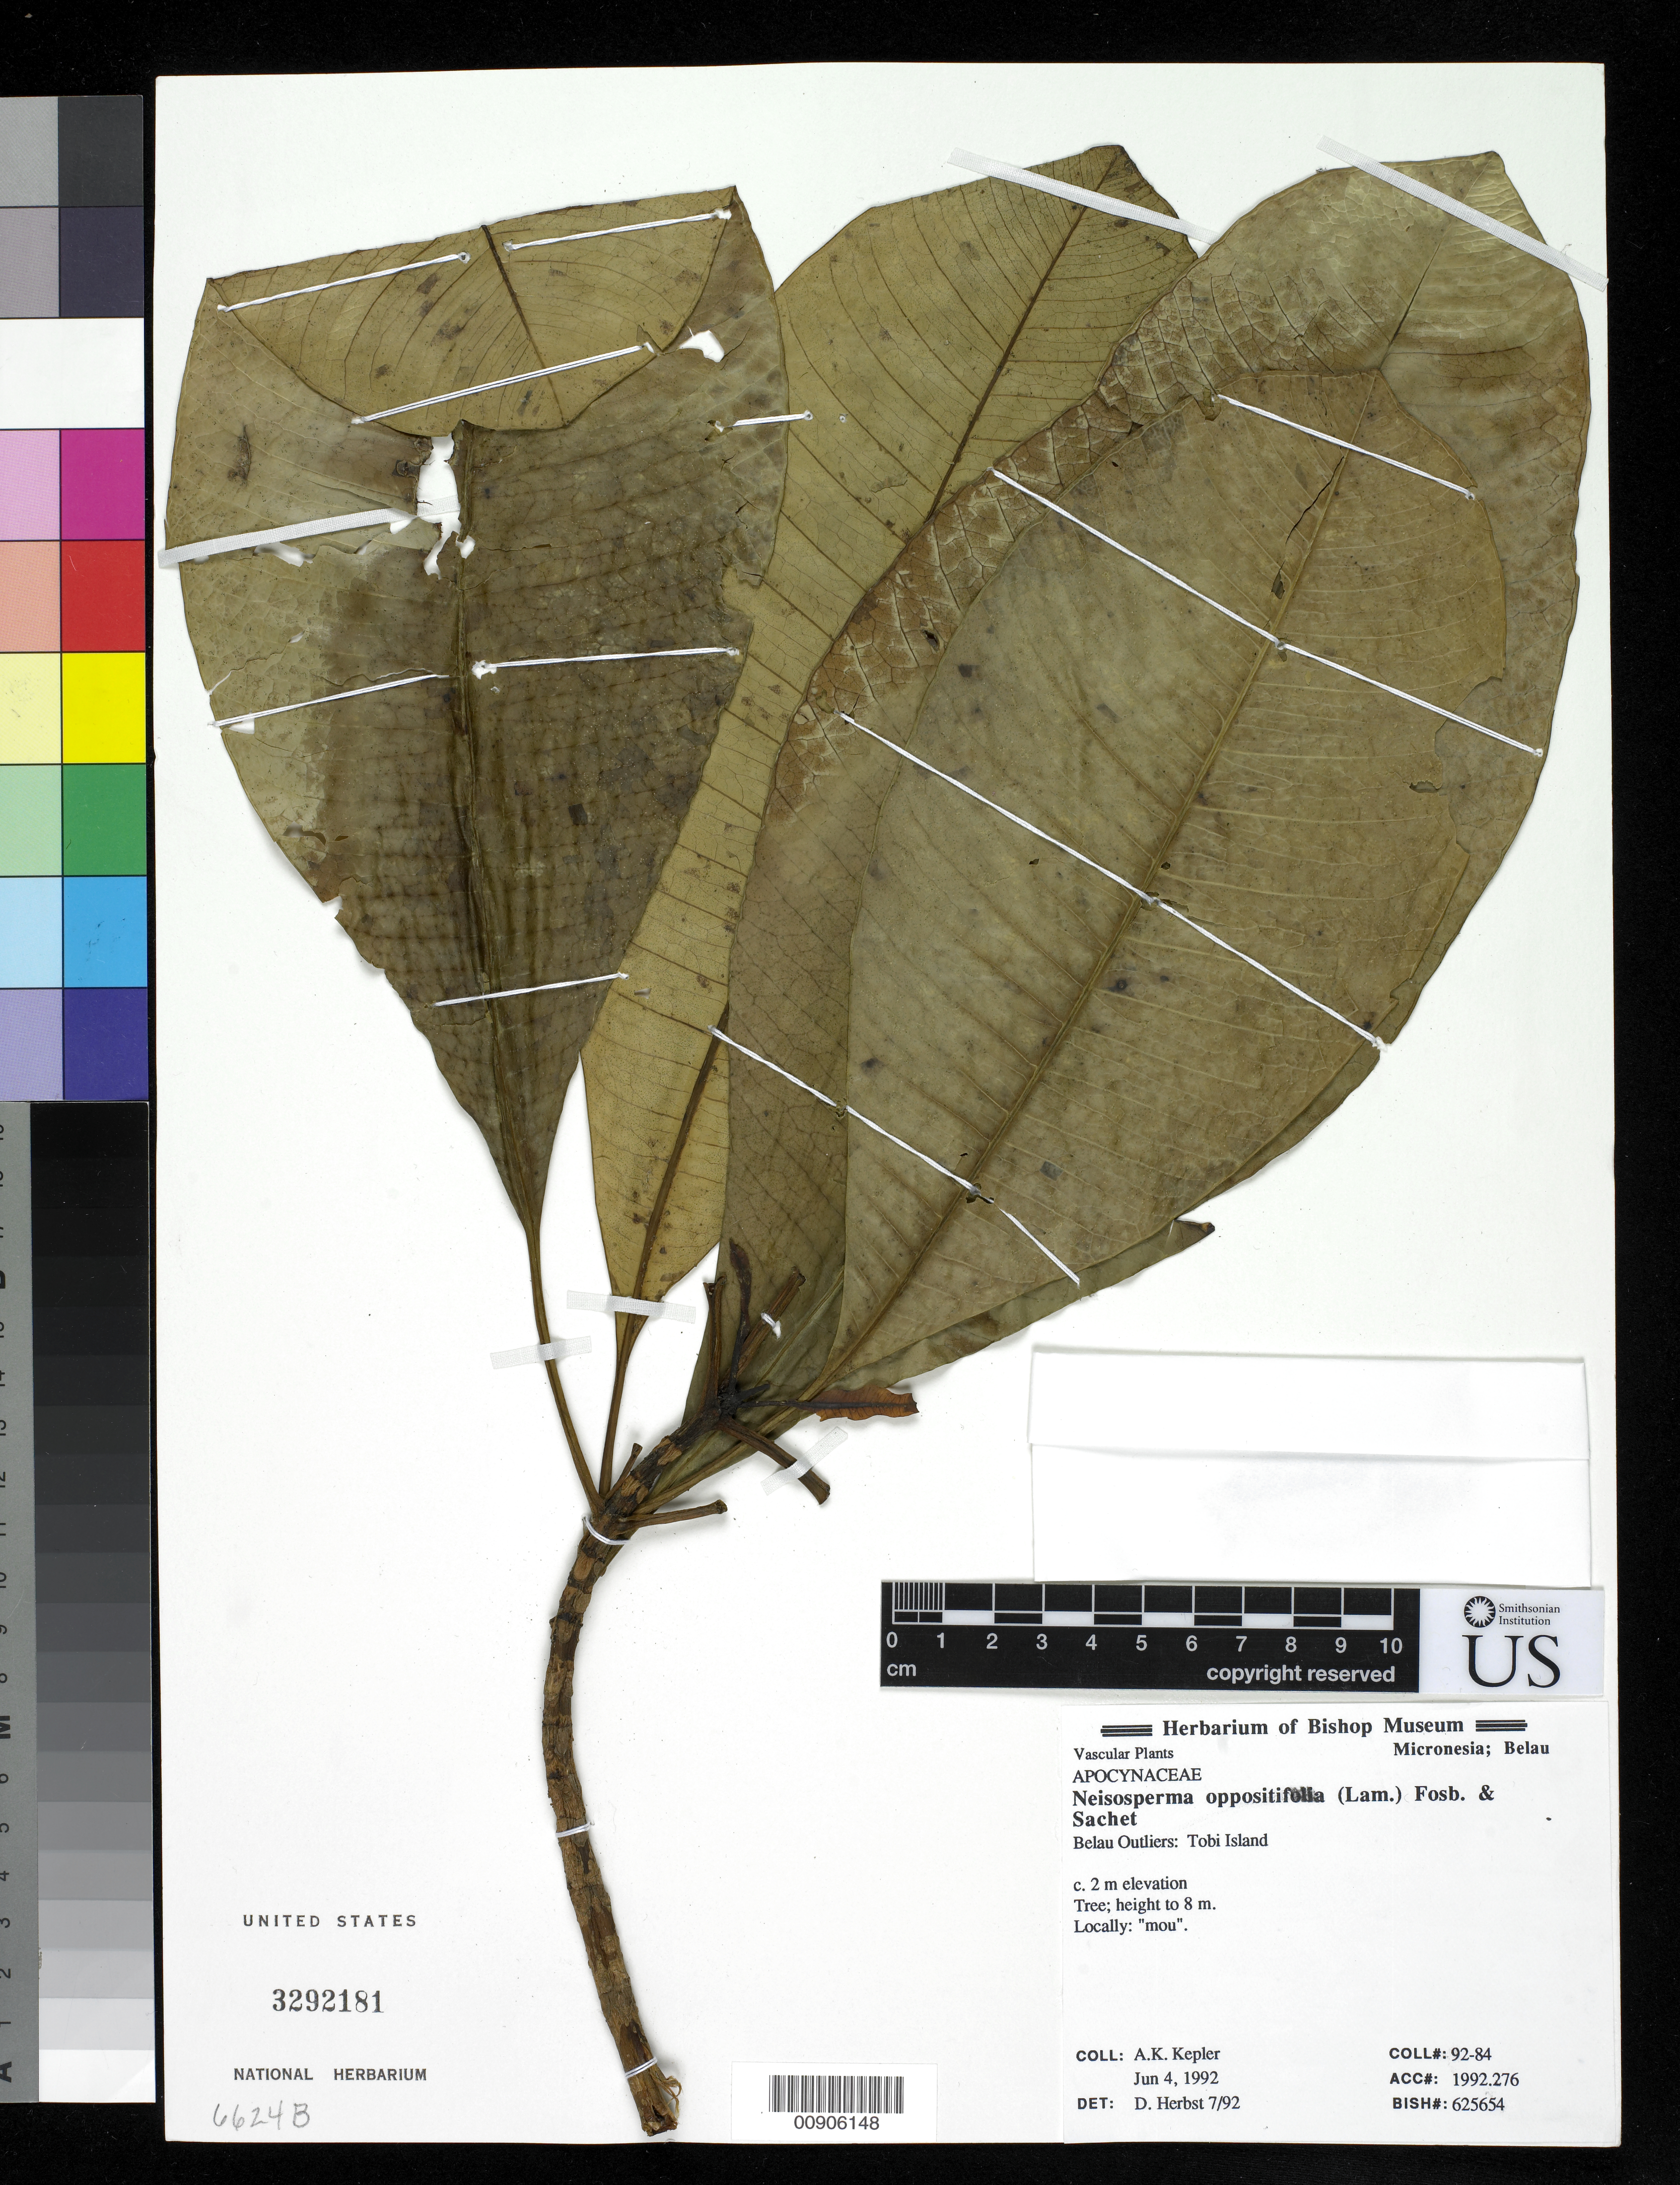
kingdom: Plantae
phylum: Tracheophyta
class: Magnoliopsida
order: Gentianales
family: Apocynaceae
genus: Ochrosia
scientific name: Ochrosia oppositifolia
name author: (Lam.) K. Schum.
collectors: A. K. Kepler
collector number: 9264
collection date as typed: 04 Jun 1992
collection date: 1992-06-04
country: Palau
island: Tobi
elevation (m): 2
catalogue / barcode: US 3292181